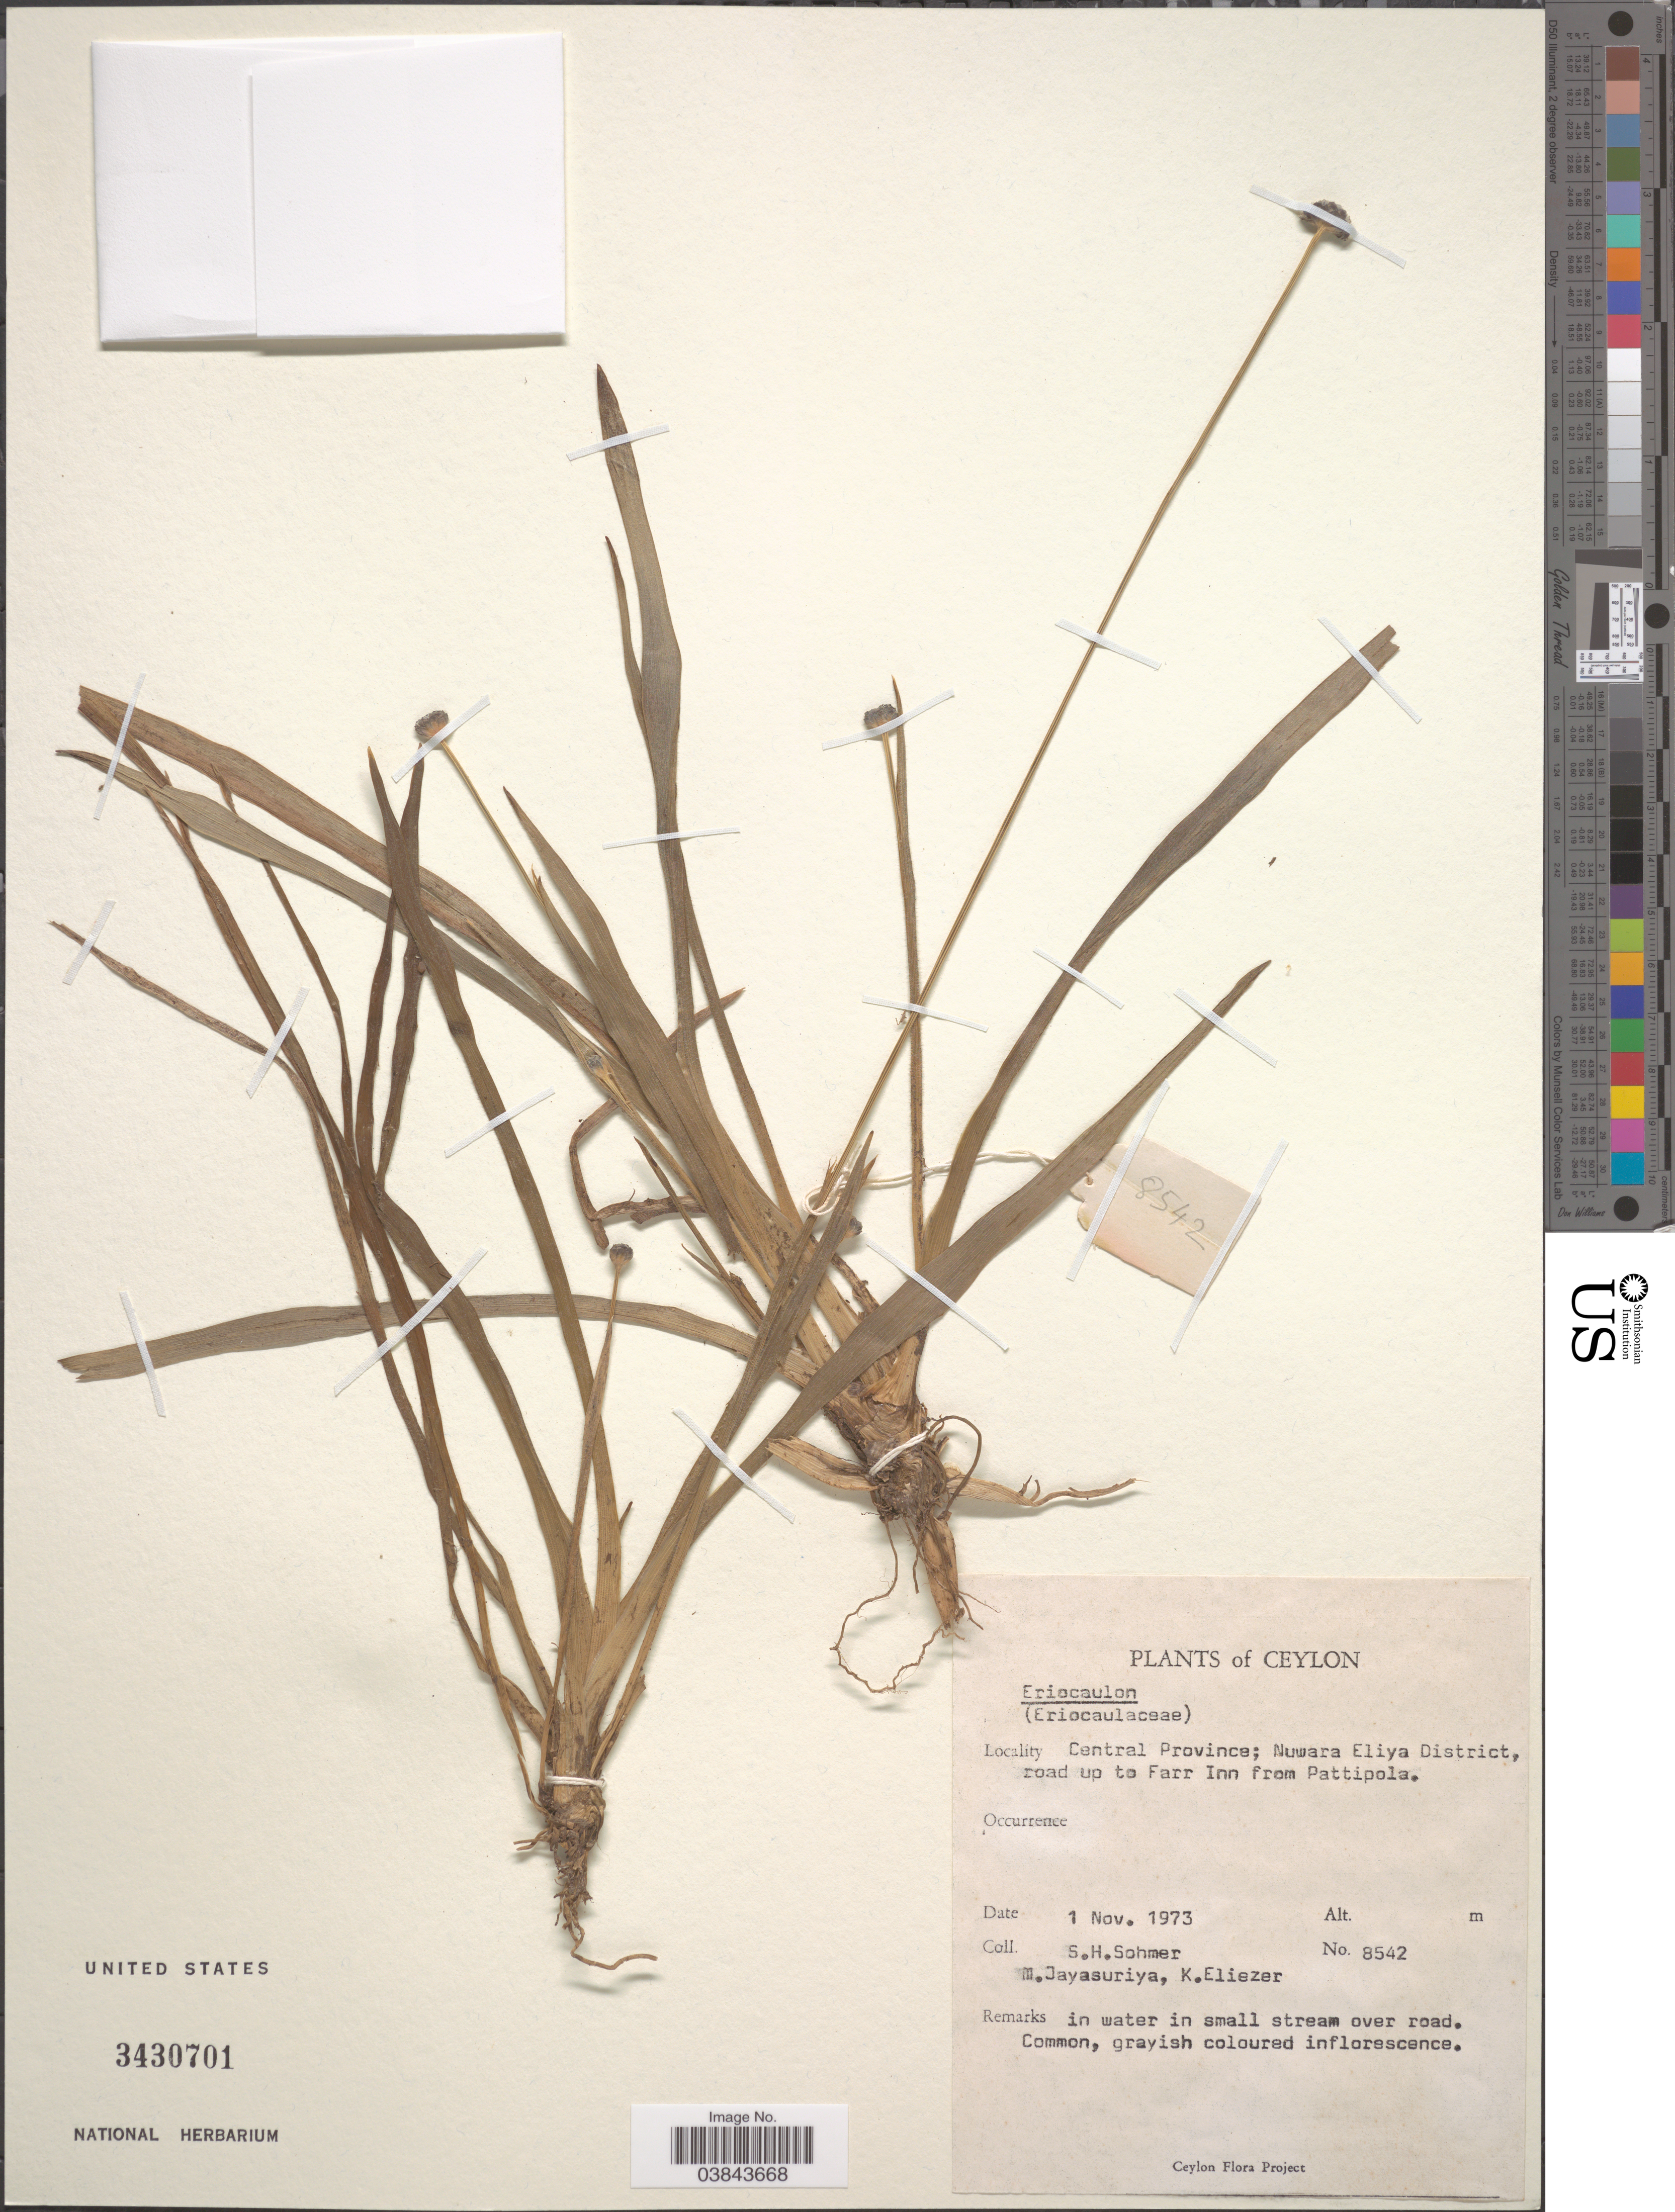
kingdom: Plantae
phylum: Tracheophyta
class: Liliopsida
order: Poales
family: Eriocaulaceae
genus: Eriocaulon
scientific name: Eriocaulon sp.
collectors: S. H. Sohmer, M. Jayasuriya & K. Eliezer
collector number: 8542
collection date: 1973-11-01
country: Sri Lanka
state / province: Central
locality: Ceylon. Nuwara Eliya District, road up to Farr Inn from Pattipola.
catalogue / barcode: US 3430701